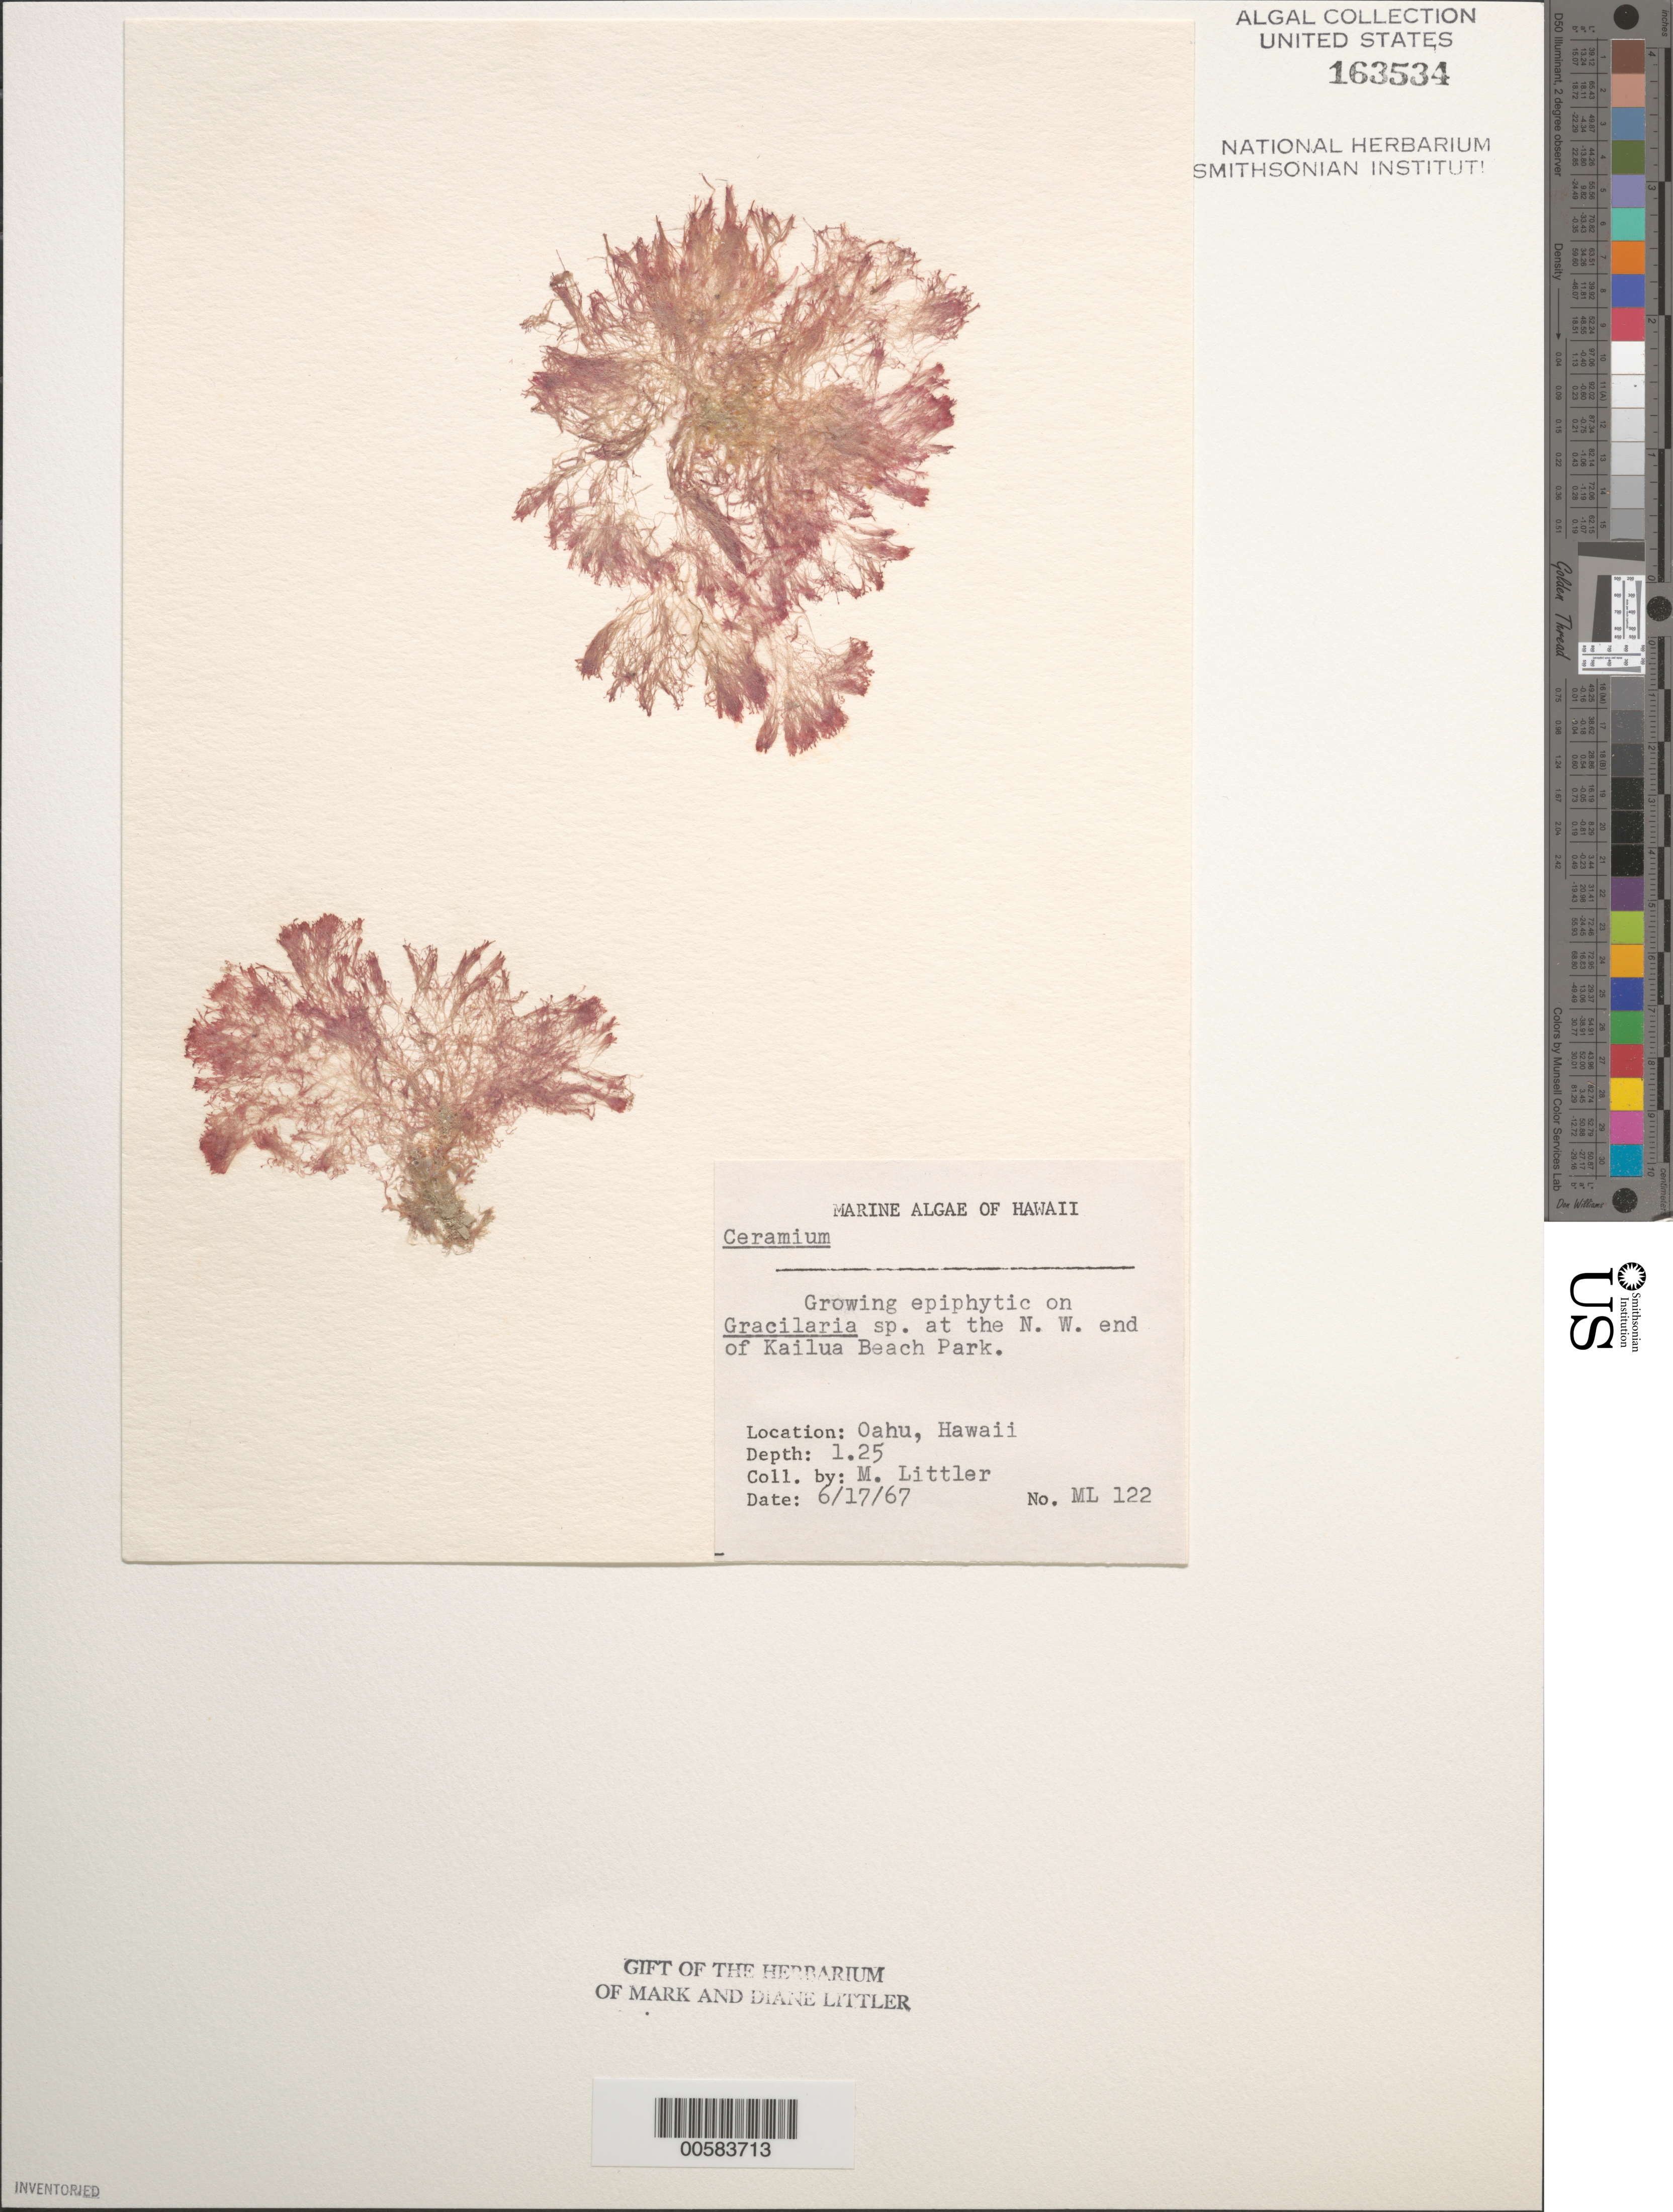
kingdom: Plantae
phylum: Rhodophyta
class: Florideophyceae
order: Ceramiales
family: Ceramiaceae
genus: Ceramium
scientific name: Ceramium sp.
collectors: M. M. Littler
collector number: ML 122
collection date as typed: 17 Jun 1967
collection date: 1967-06-17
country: United States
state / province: Hawaii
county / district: Honolulu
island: Oahu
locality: Kailua Beach Park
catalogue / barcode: US 163534